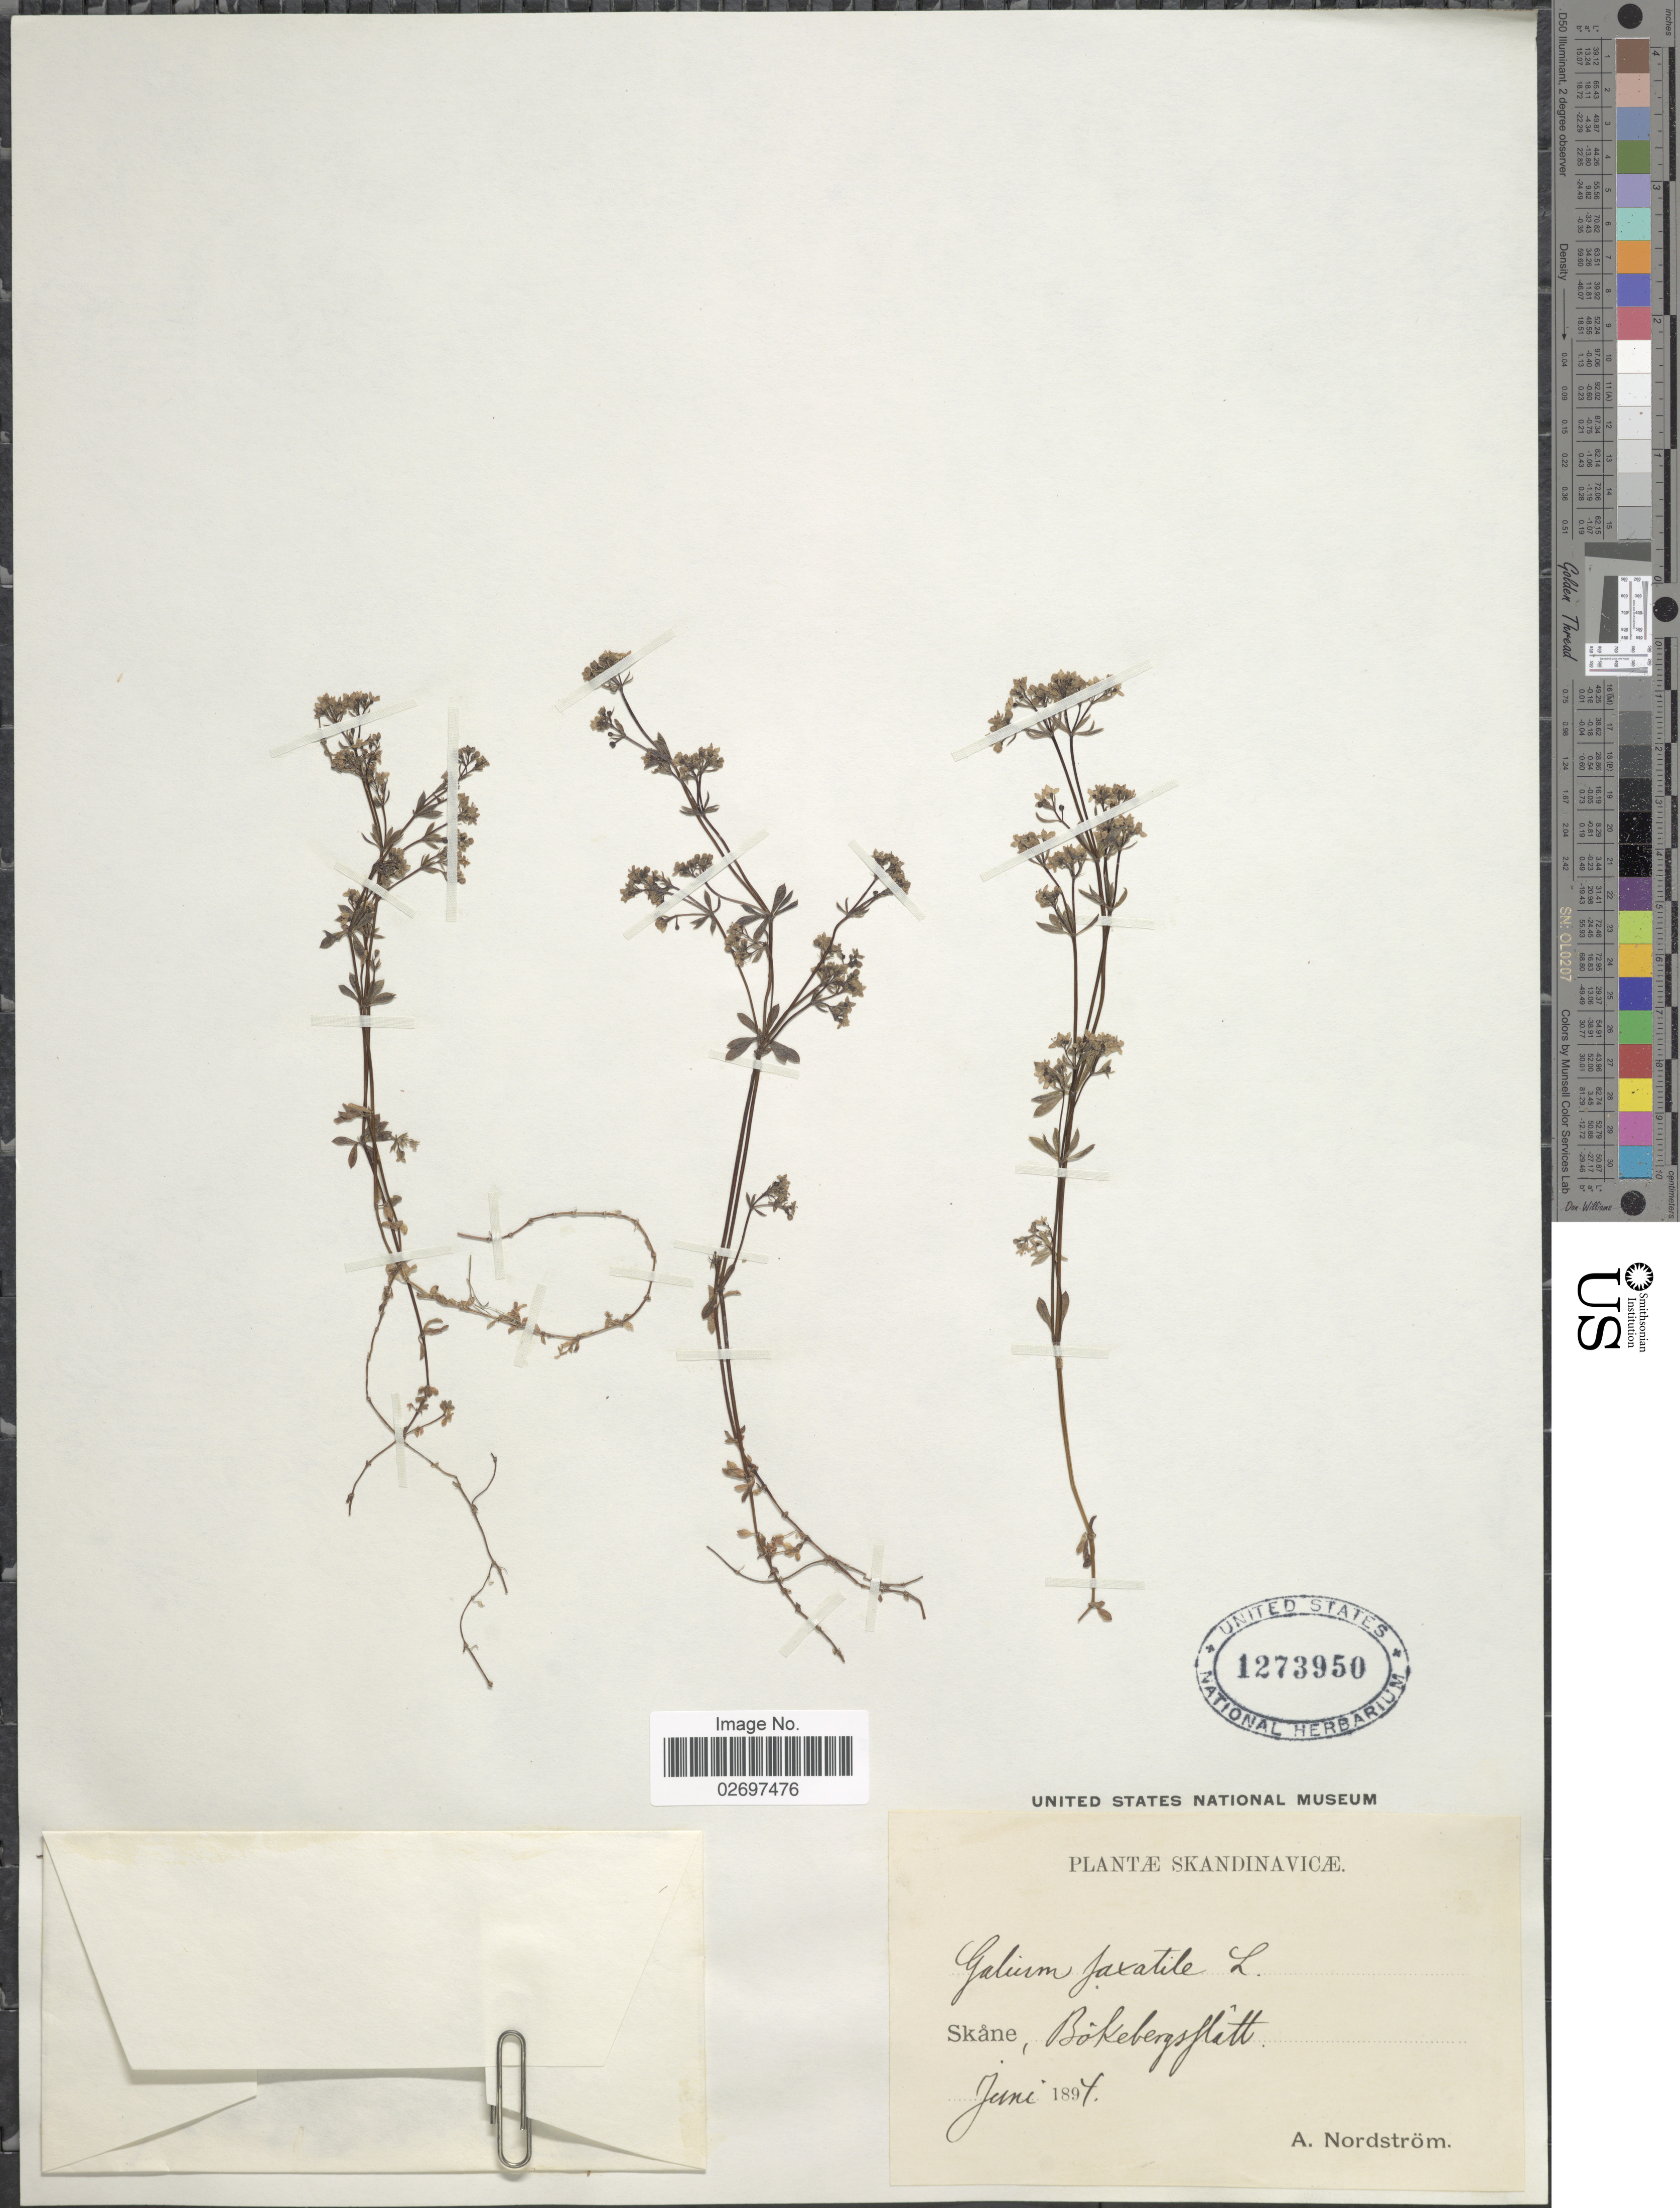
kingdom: Plantae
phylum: Tracheophyta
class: Magnoliopsida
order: Gentianales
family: Rubiaceae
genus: Galium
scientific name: Galium saxatile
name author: L.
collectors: A. Nordström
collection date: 1897-06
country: Sweden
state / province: Skåne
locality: Skandinavicae. Bokebergsslatt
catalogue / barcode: US 1273950